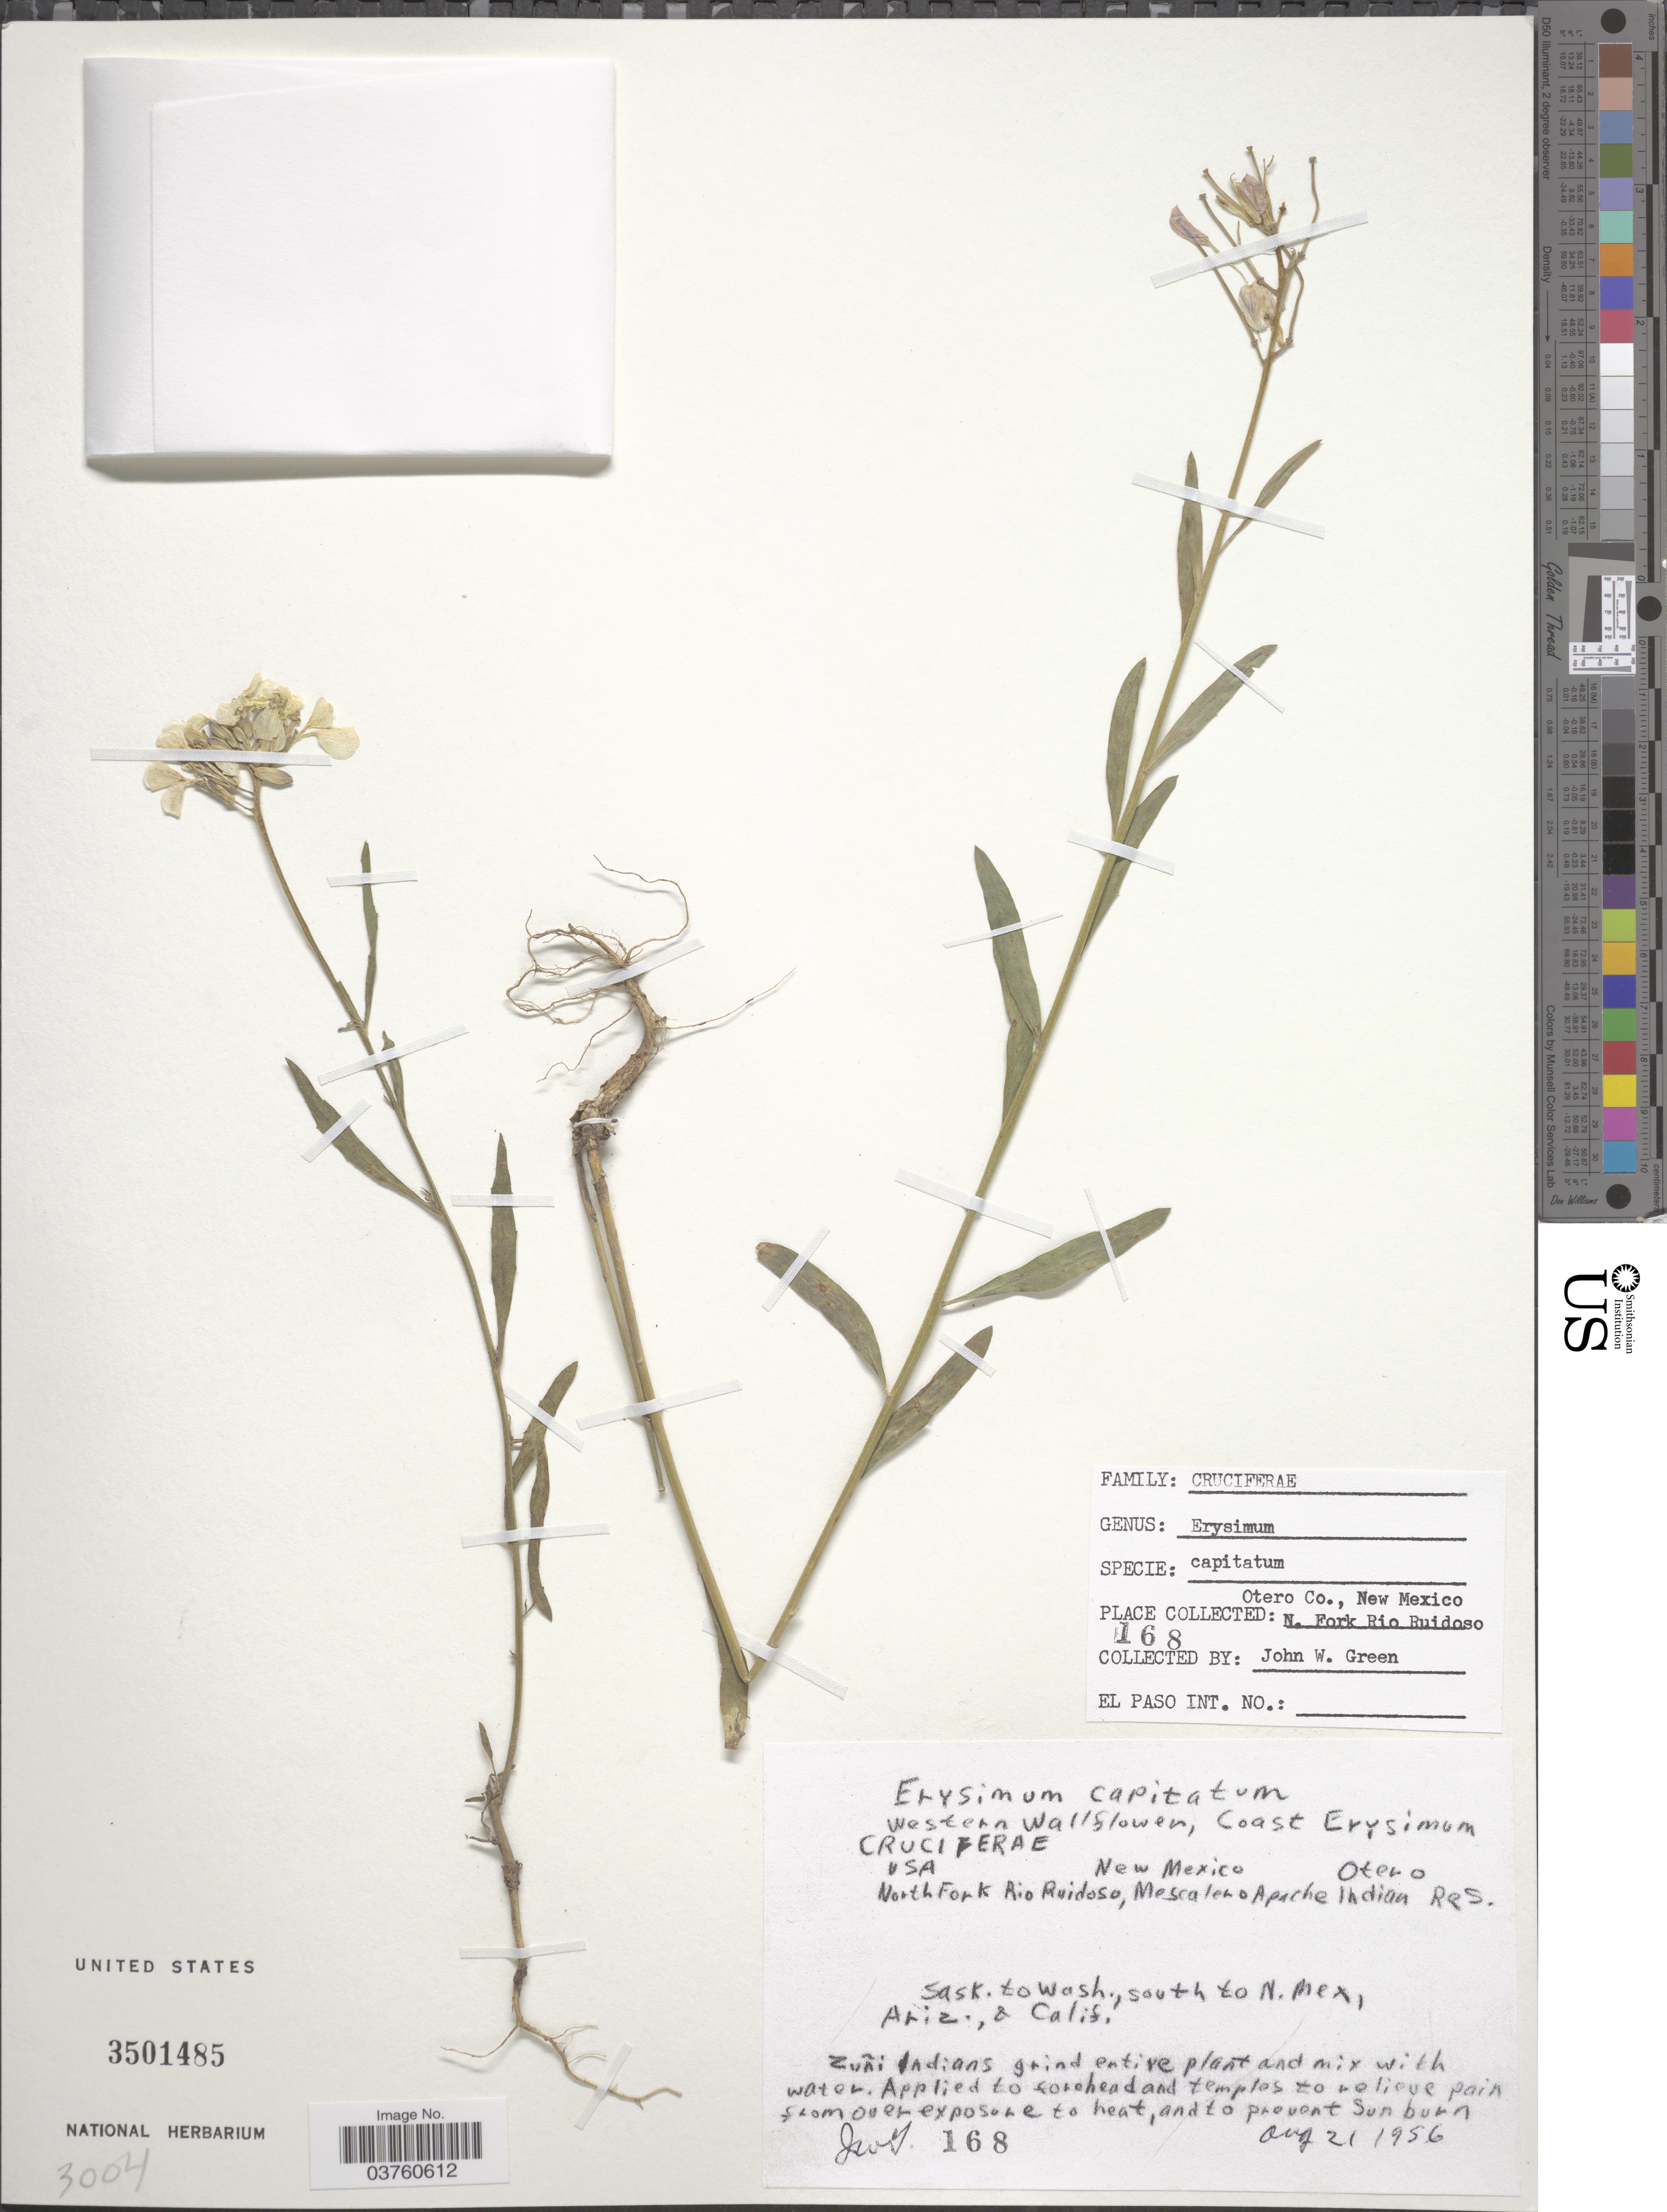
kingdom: Plantae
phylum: Tracheophyta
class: Magnoliopsida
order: Brassicales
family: Brassicaceae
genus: Erysimum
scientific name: Erysimum capitatum subsp. capitatum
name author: (Douglas ex Hook.) Greene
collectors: J. Green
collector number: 168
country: United States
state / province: New Mexico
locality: Otero Co. N. Fork Rio Ruidoso.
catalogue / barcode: US 3501485